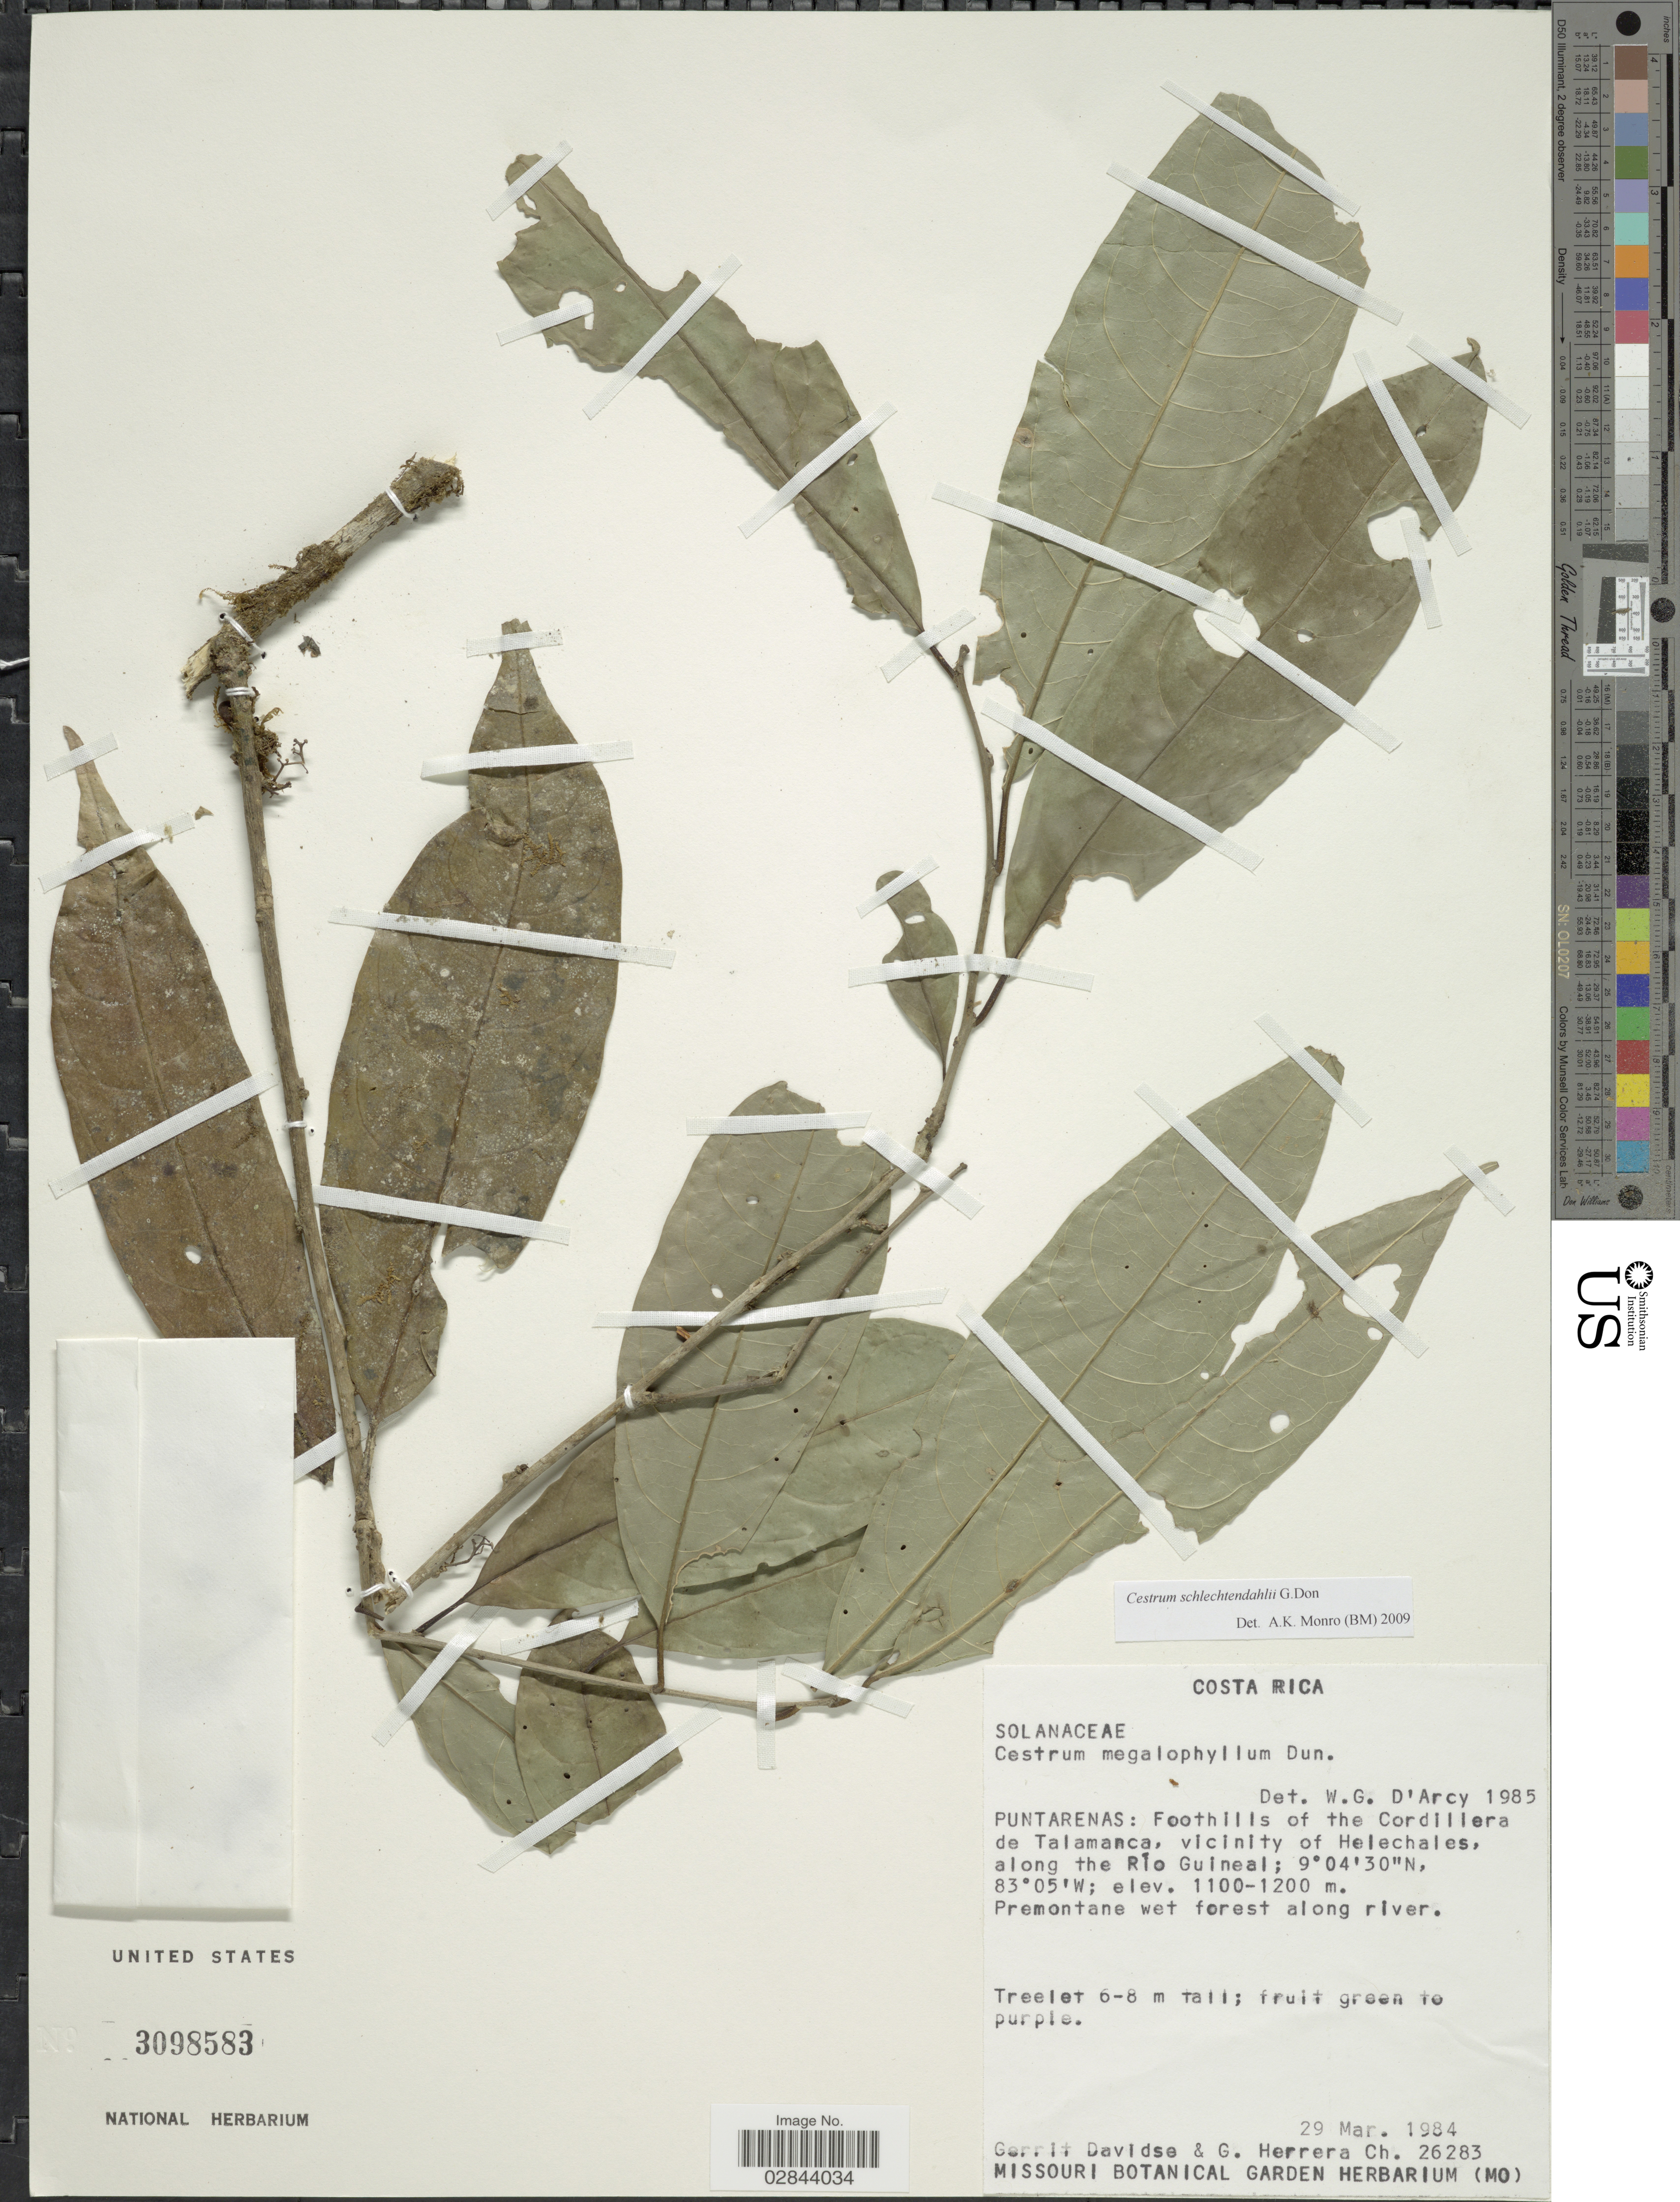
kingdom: Plantae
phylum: Tracheophyta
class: Magnoliopsida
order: Solanales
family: Solanaceae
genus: Cestrum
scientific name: Cestrum schlechtendahlii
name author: G. Don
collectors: G. Davidse & G. Herrera Ch.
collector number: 26283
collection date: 1984-03-29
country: Costa Rica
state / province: Puntarenas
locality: Puntarenas: Foothills of the Cordillera de Talamanca, vicinity of Helechales, along the Río Guineal.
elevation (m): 1100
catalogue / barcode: US 3098583